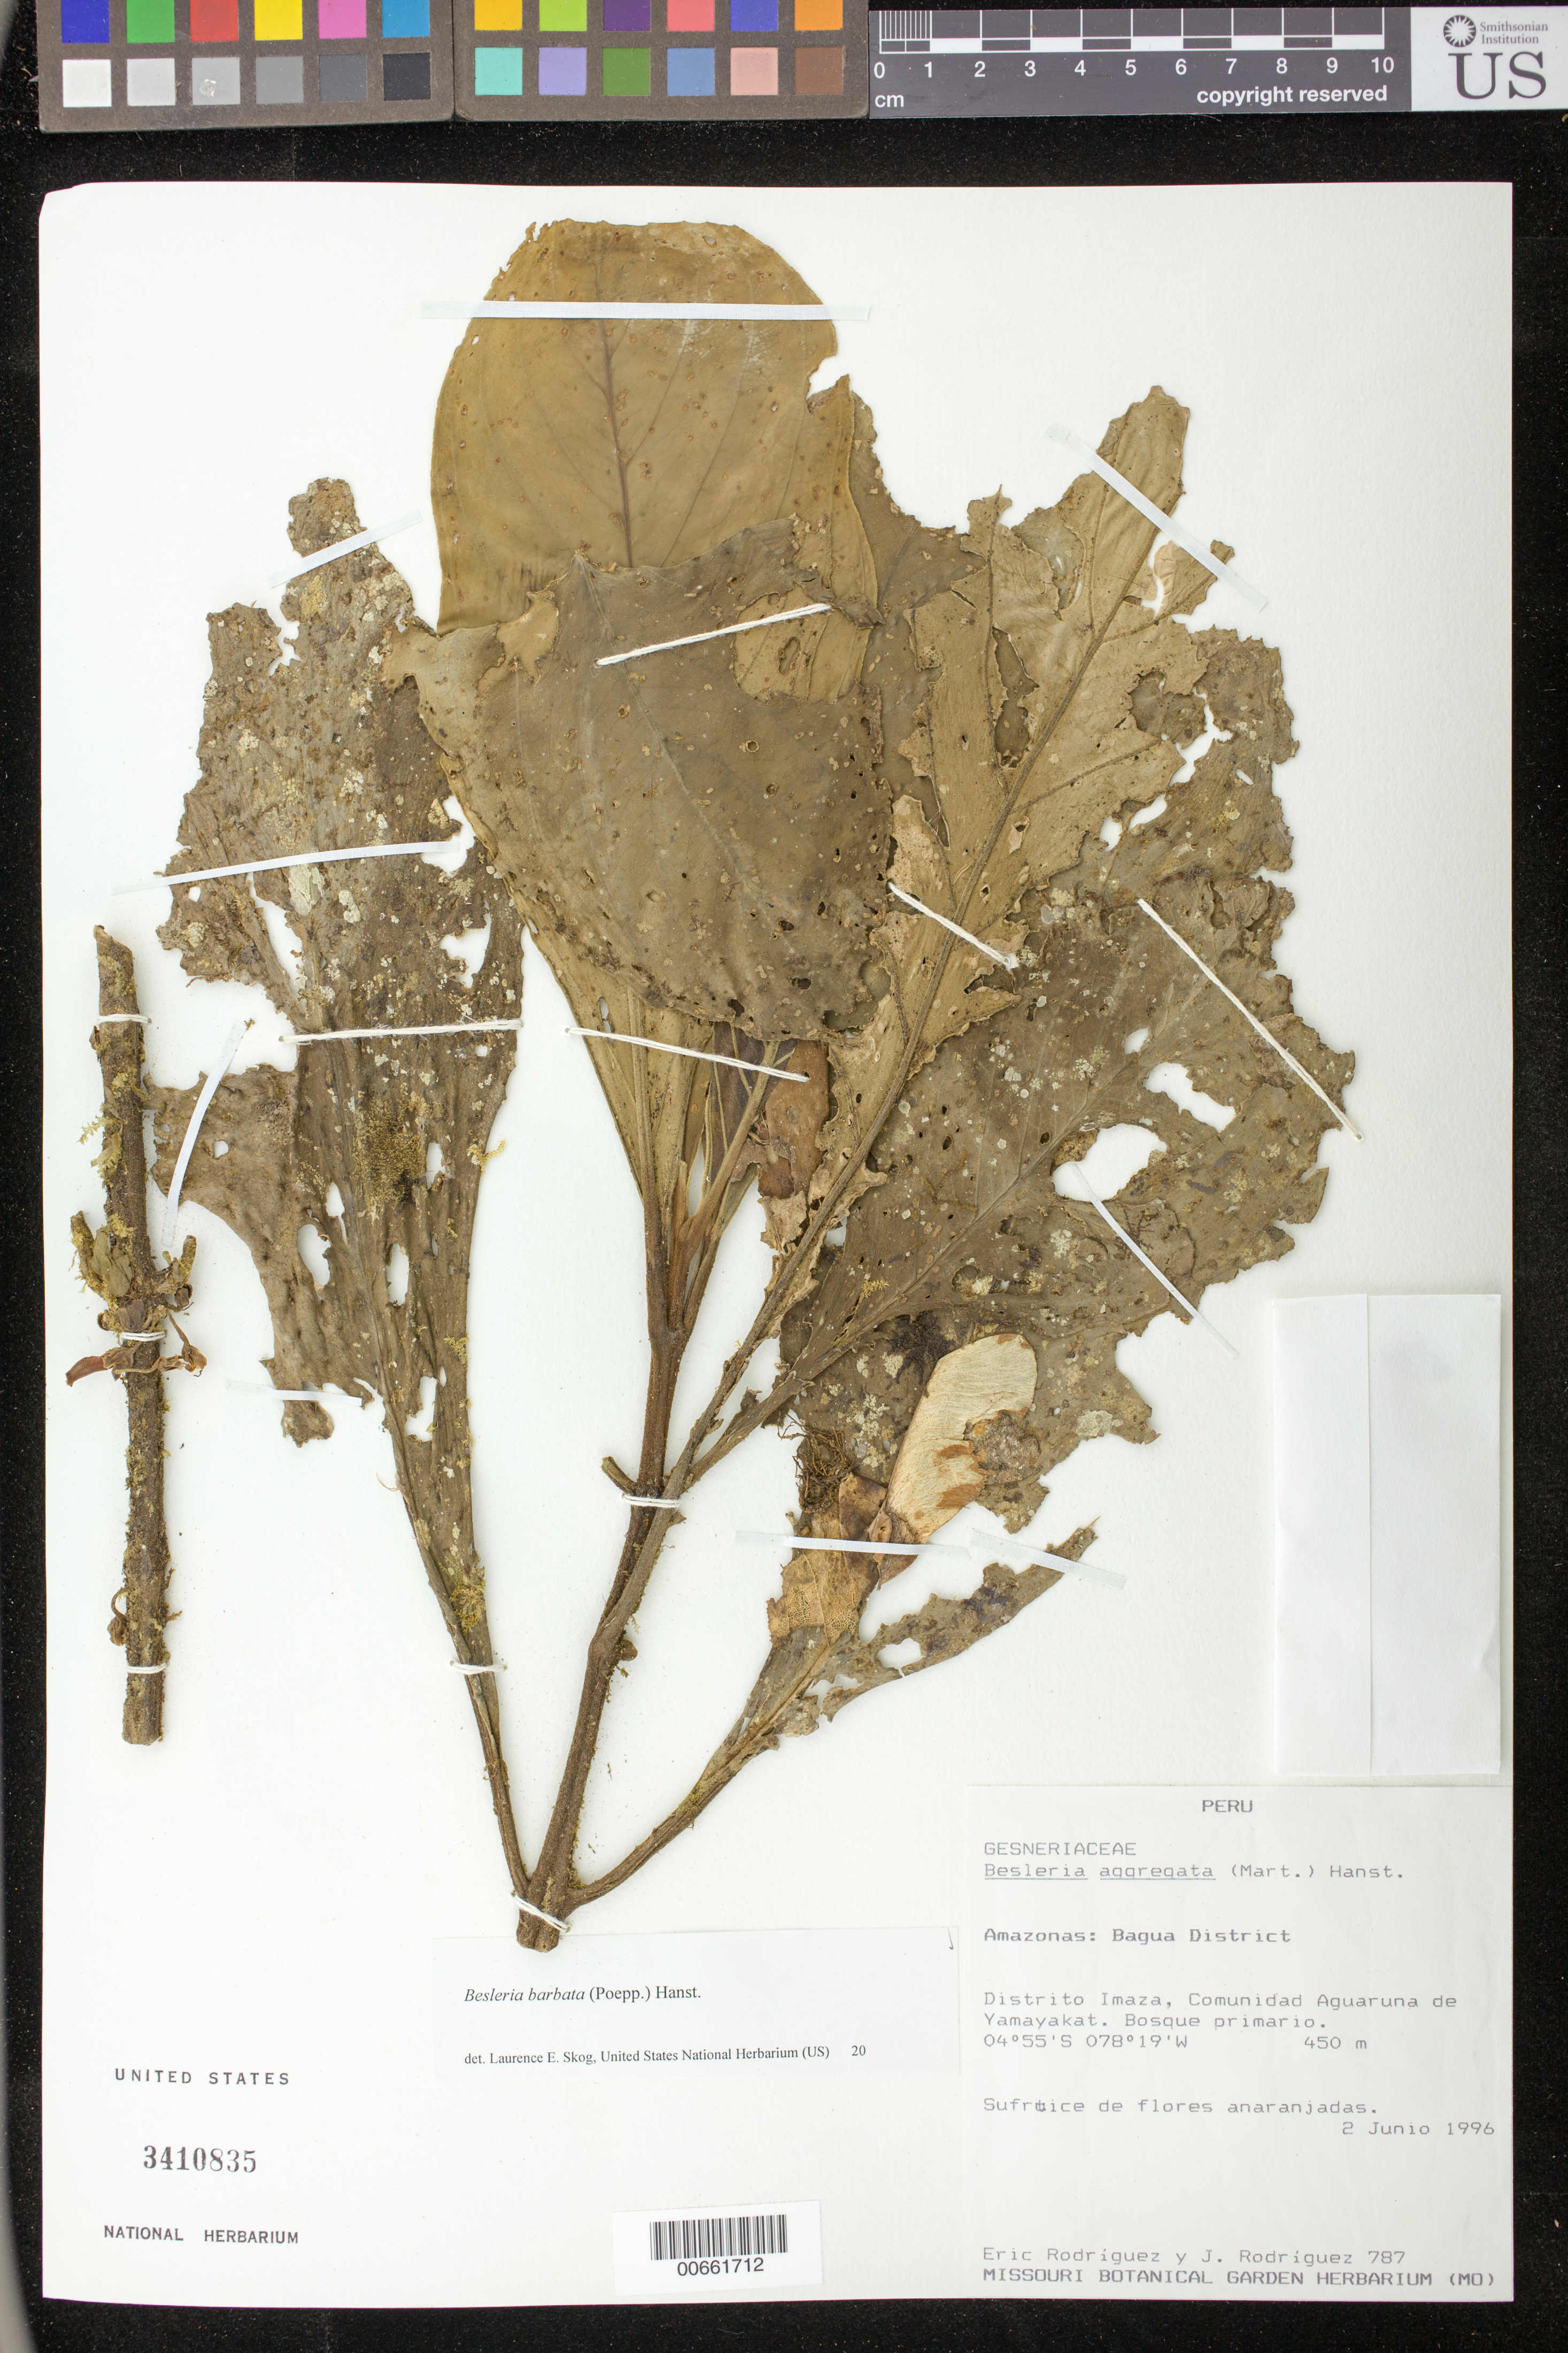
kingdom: Plantae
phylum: Tracheophyta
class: Magnoliopsida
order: Lamiales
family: Gesneriaceae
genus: Besleria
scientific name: Besleria barbata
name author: (Poepp.) Hanst.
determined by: Skog, Laurence E.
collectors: E. Rodriguez & J. Rodríguez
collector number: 787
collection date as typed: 02 Jun 1996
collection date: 1996-06-02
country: Peru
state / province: Amazonas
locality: Bagua District, Distrito Imaza, comunidad Aguaruna de Yamayakat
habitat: Bosque primario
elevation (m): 450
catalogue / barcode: US 3410835